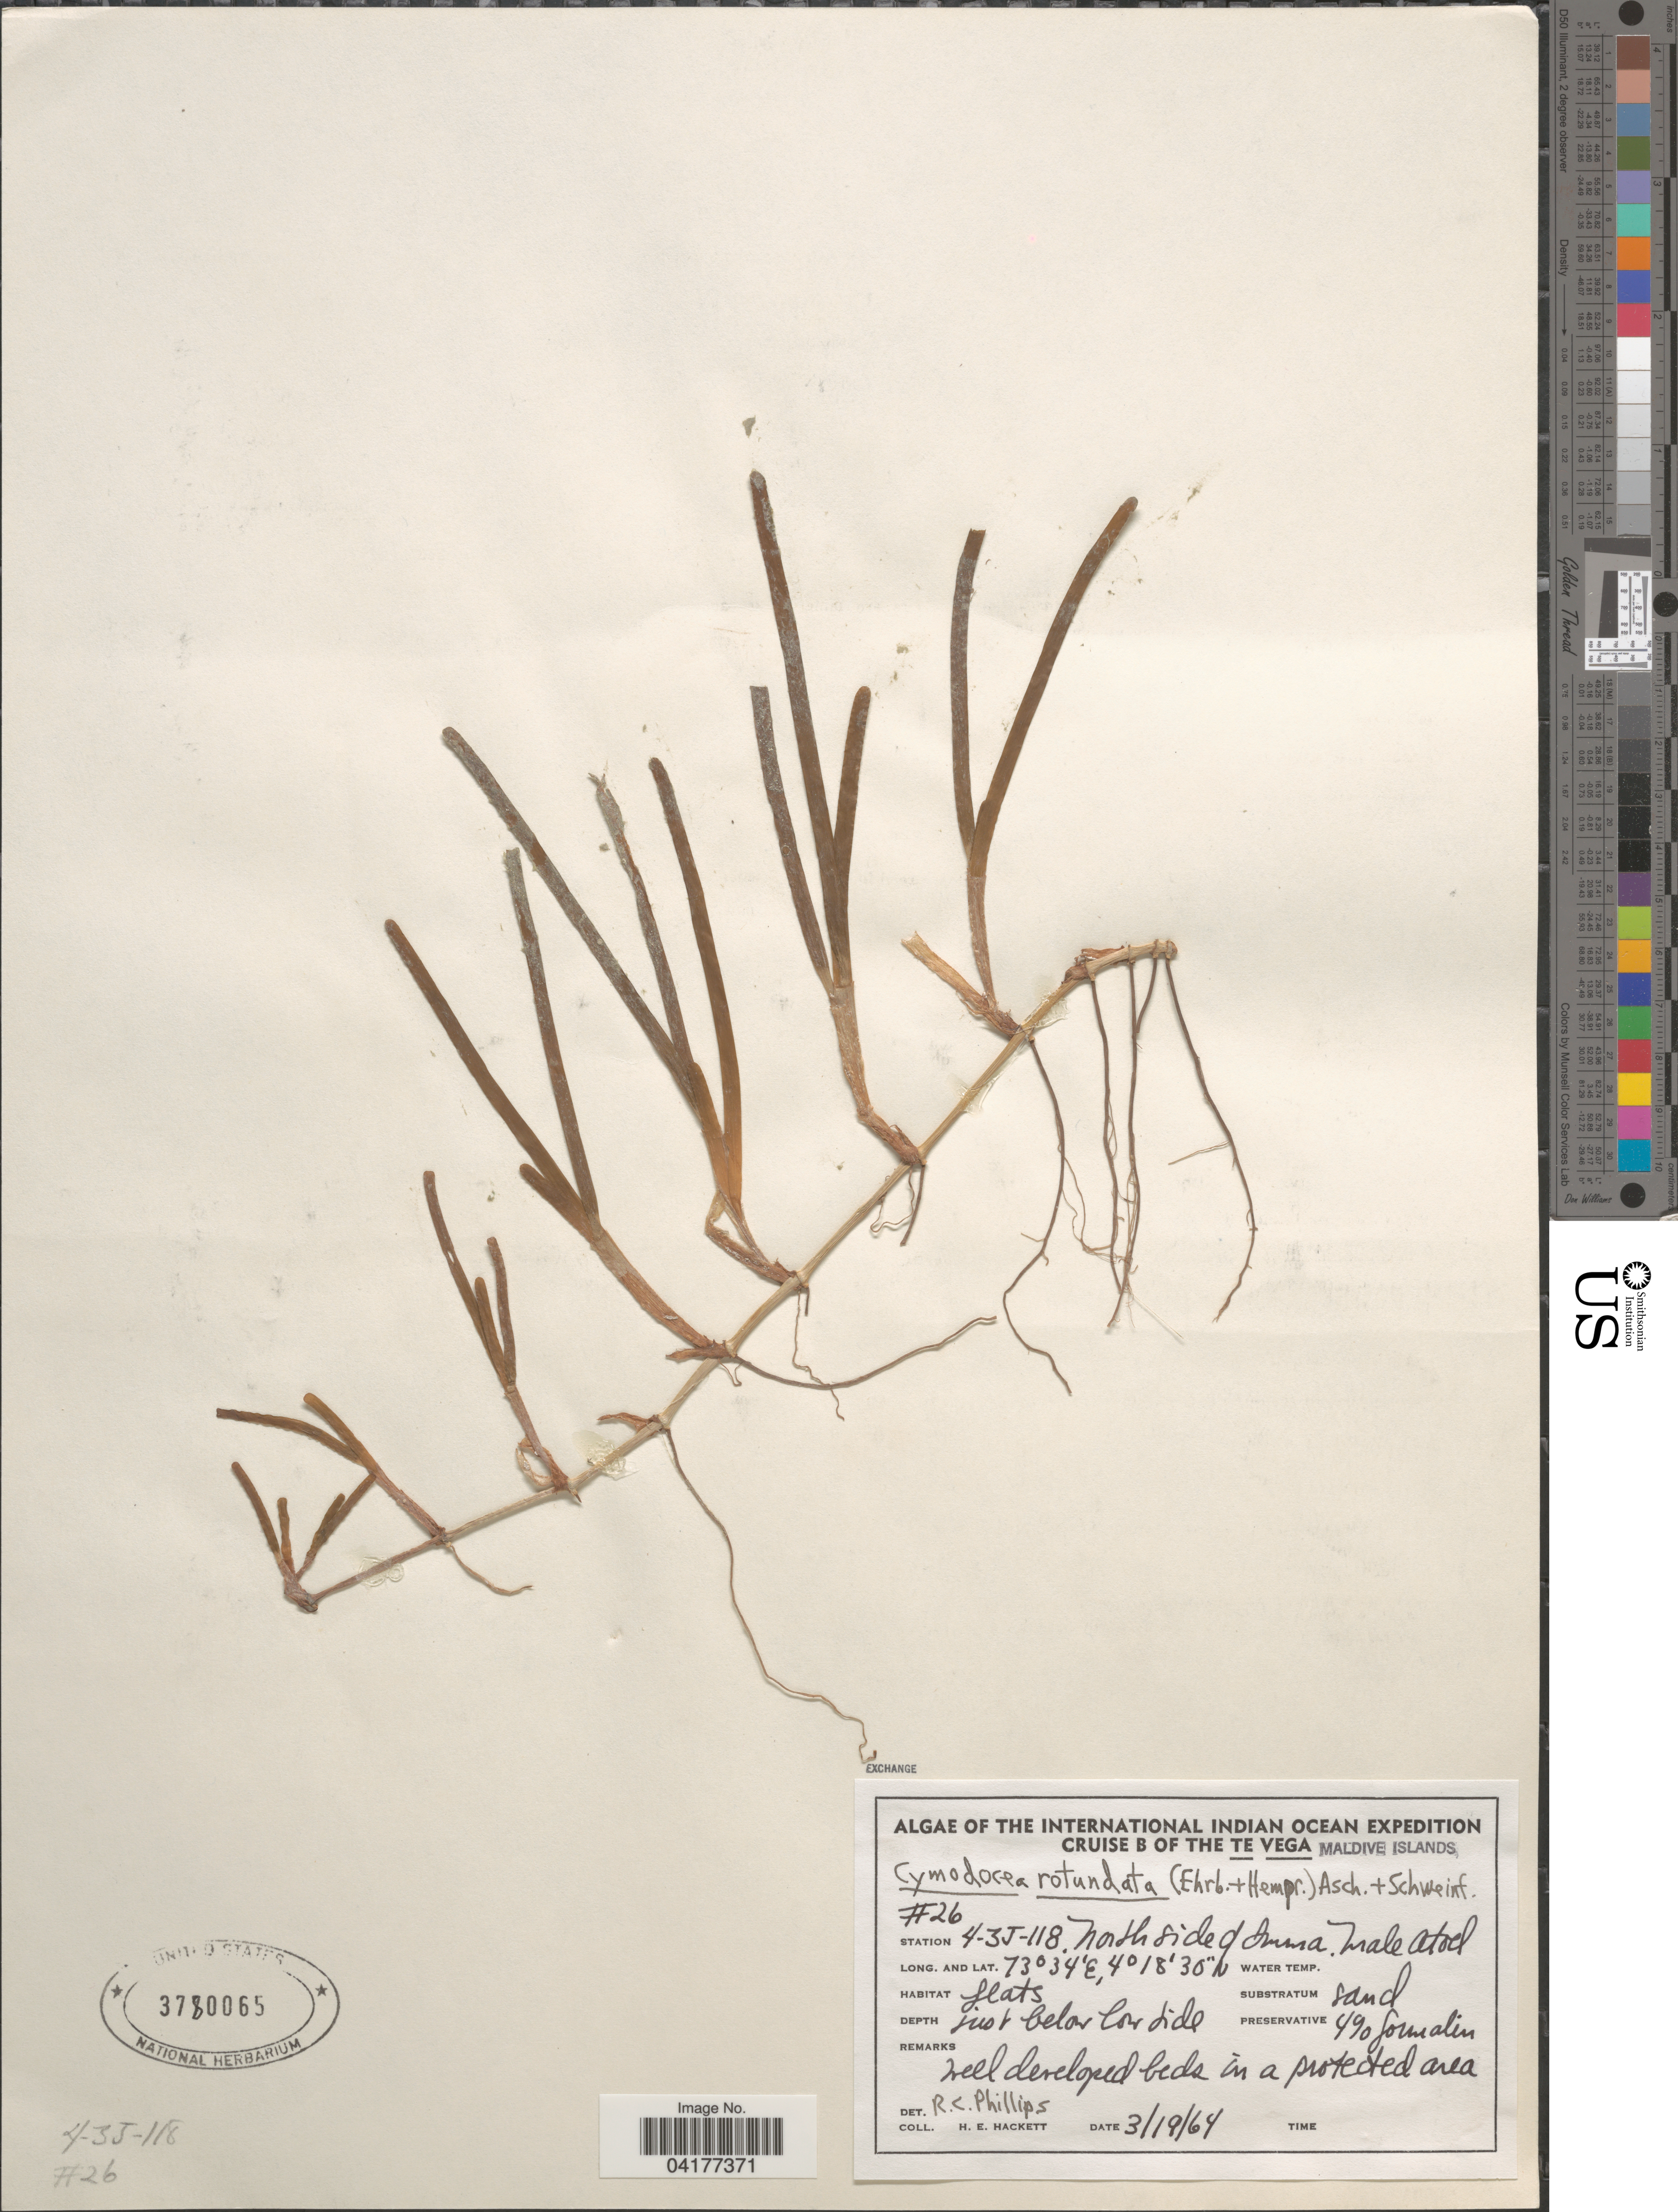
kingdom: Plantae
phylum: Tracheophyta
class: Liliopsida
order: Alismatales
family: Cymodoceaceae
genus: Cymodocea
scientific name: Cymodocea rotundata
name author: Asch. & Schweinf.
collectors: H. E. Hackett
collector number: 26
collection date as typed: Transcribed d/m/y: 19/3/64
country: Maldive Islands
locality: The International Indian Ocean Expedititon Cruise B of the Te Vega. Station 4-3J-118, North side of Muma [interpreted]. Male Atoel.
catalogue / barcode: US 3780065